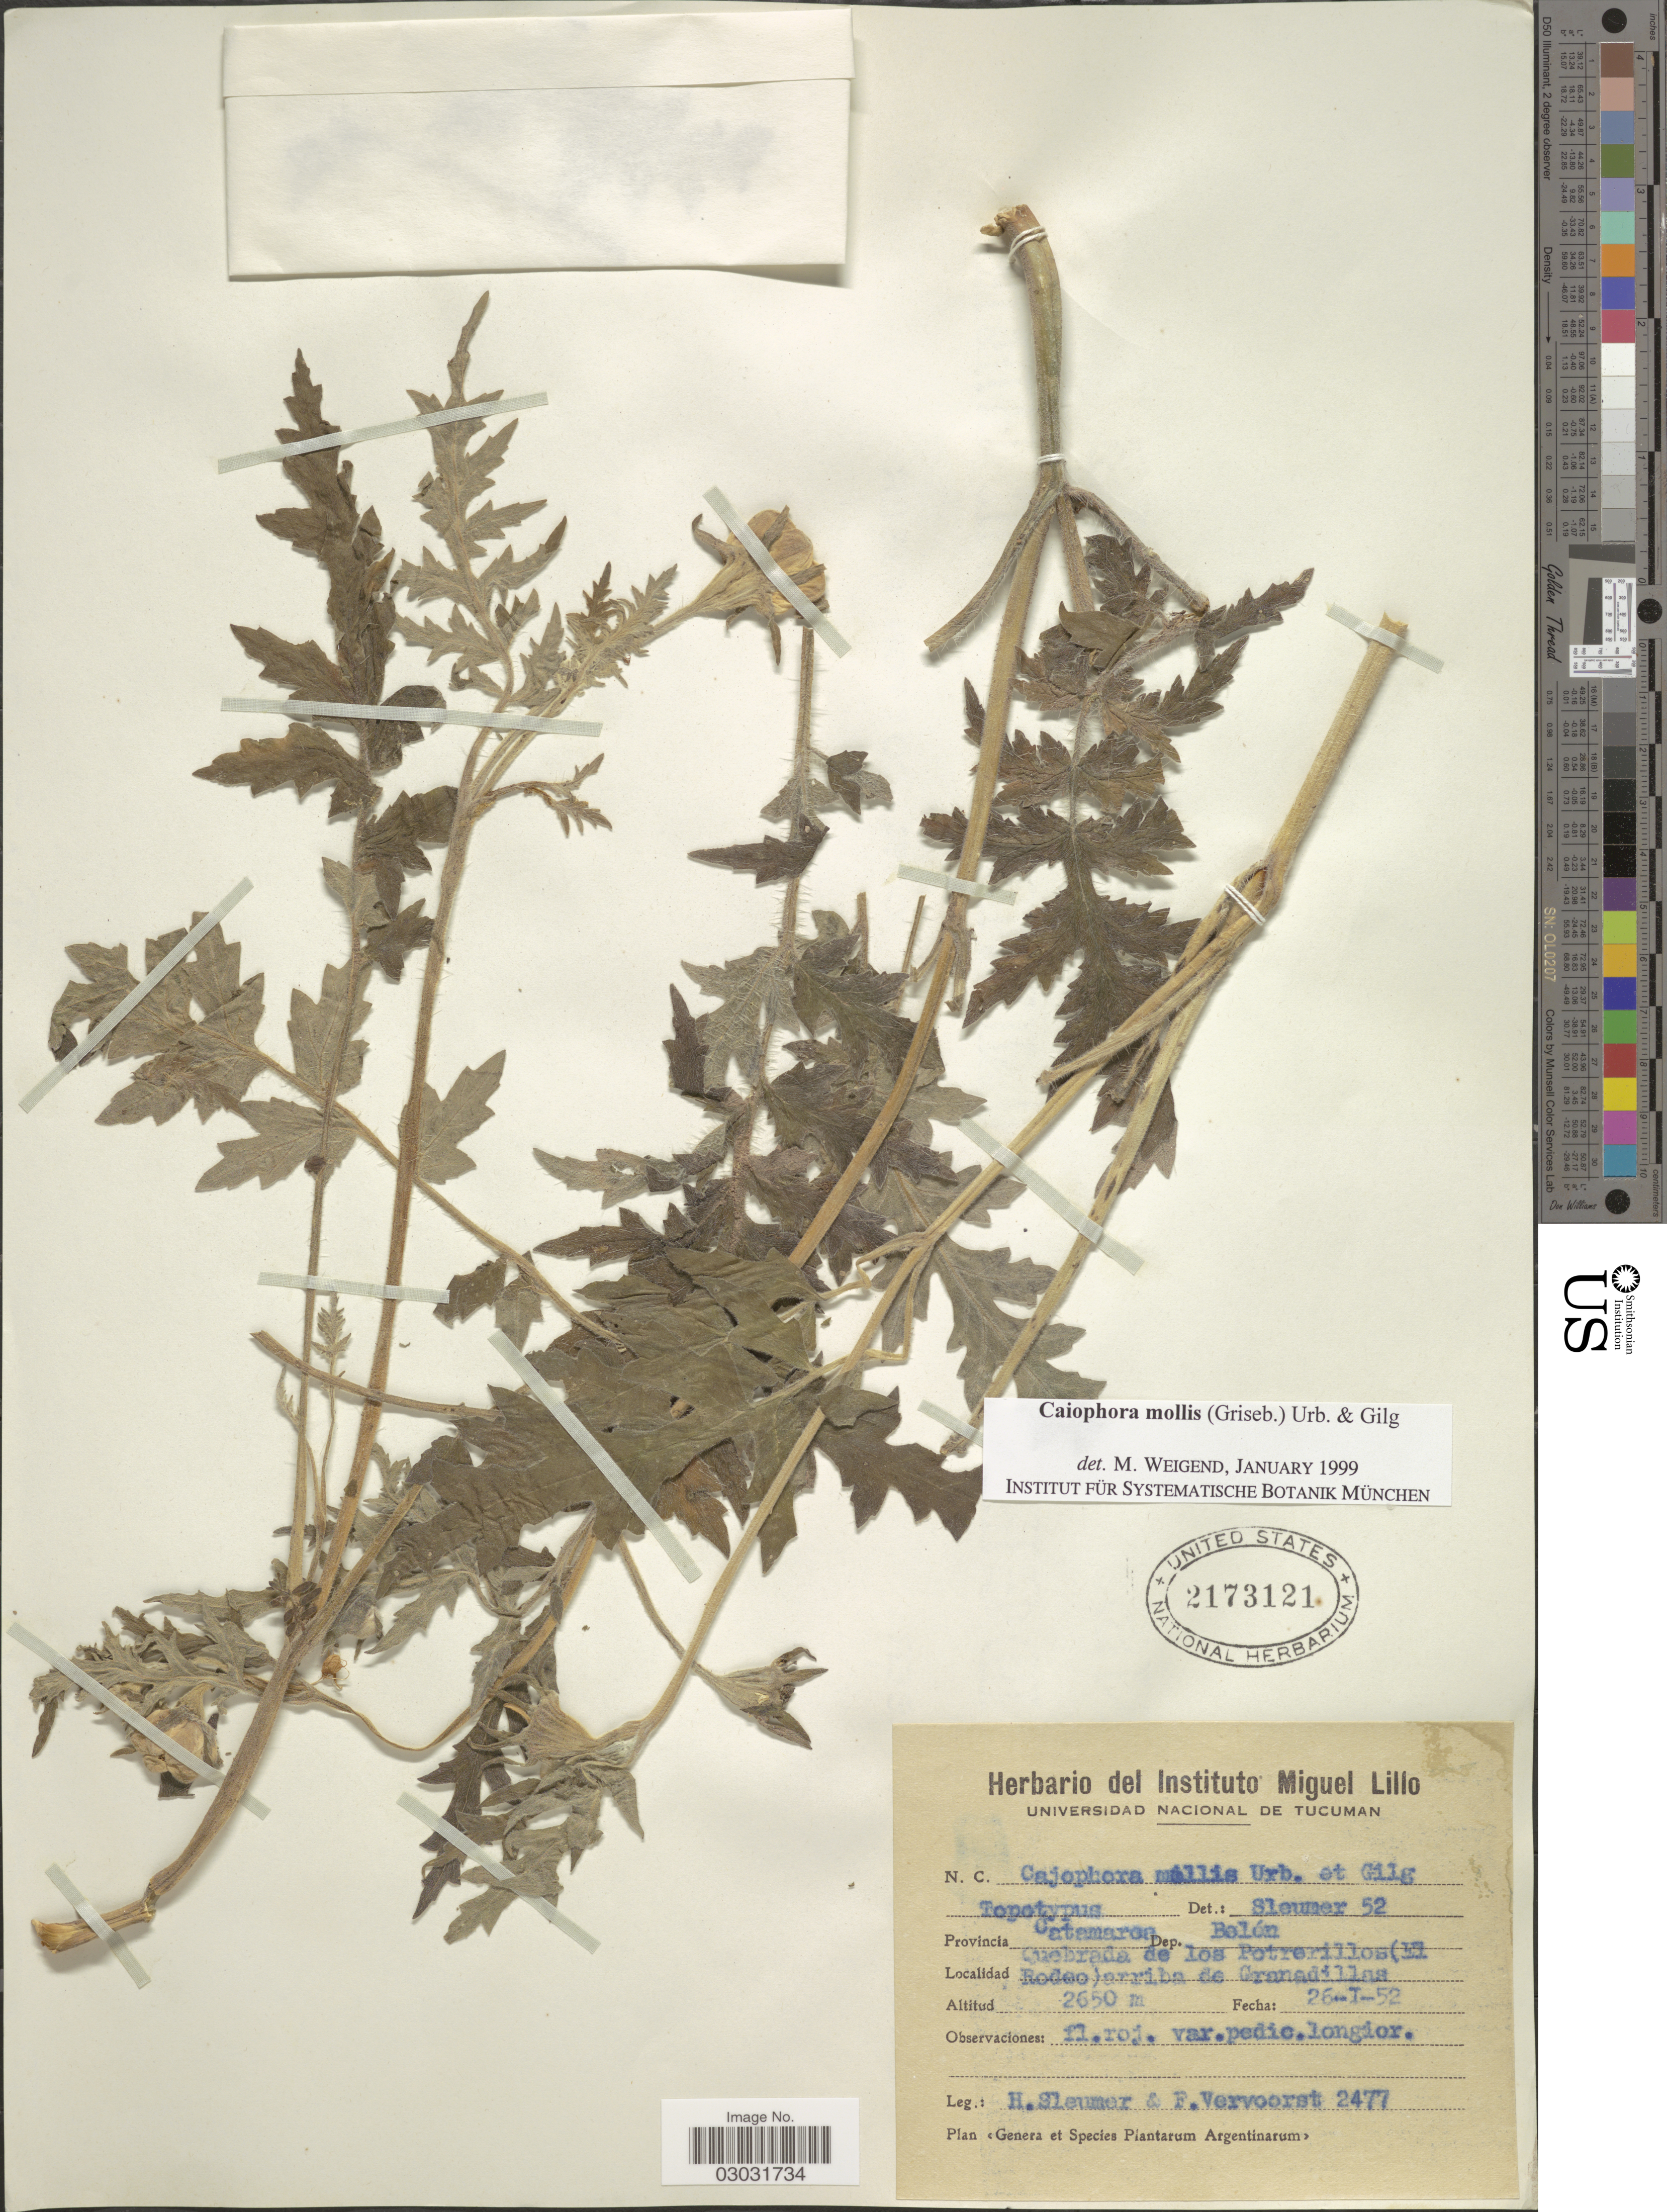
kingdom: Plantae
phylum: Tracheophyta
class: Magnoliopsida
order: Cornales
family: Loasaceae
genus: Caiophora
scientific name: Caiophora mollis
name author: (Griseb.) Urb. & Gilg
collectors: H. O. Sleumer & F. Vervoorst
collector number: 2477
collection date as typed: Transcribed d/m/y: 26/1/52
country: Argentina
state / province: Catamarca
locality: Dep. Belén. Quebrada de los Potrerillos (El Rodeo) arriba de Granadillas.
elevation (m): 2650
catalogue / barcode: US 2173121